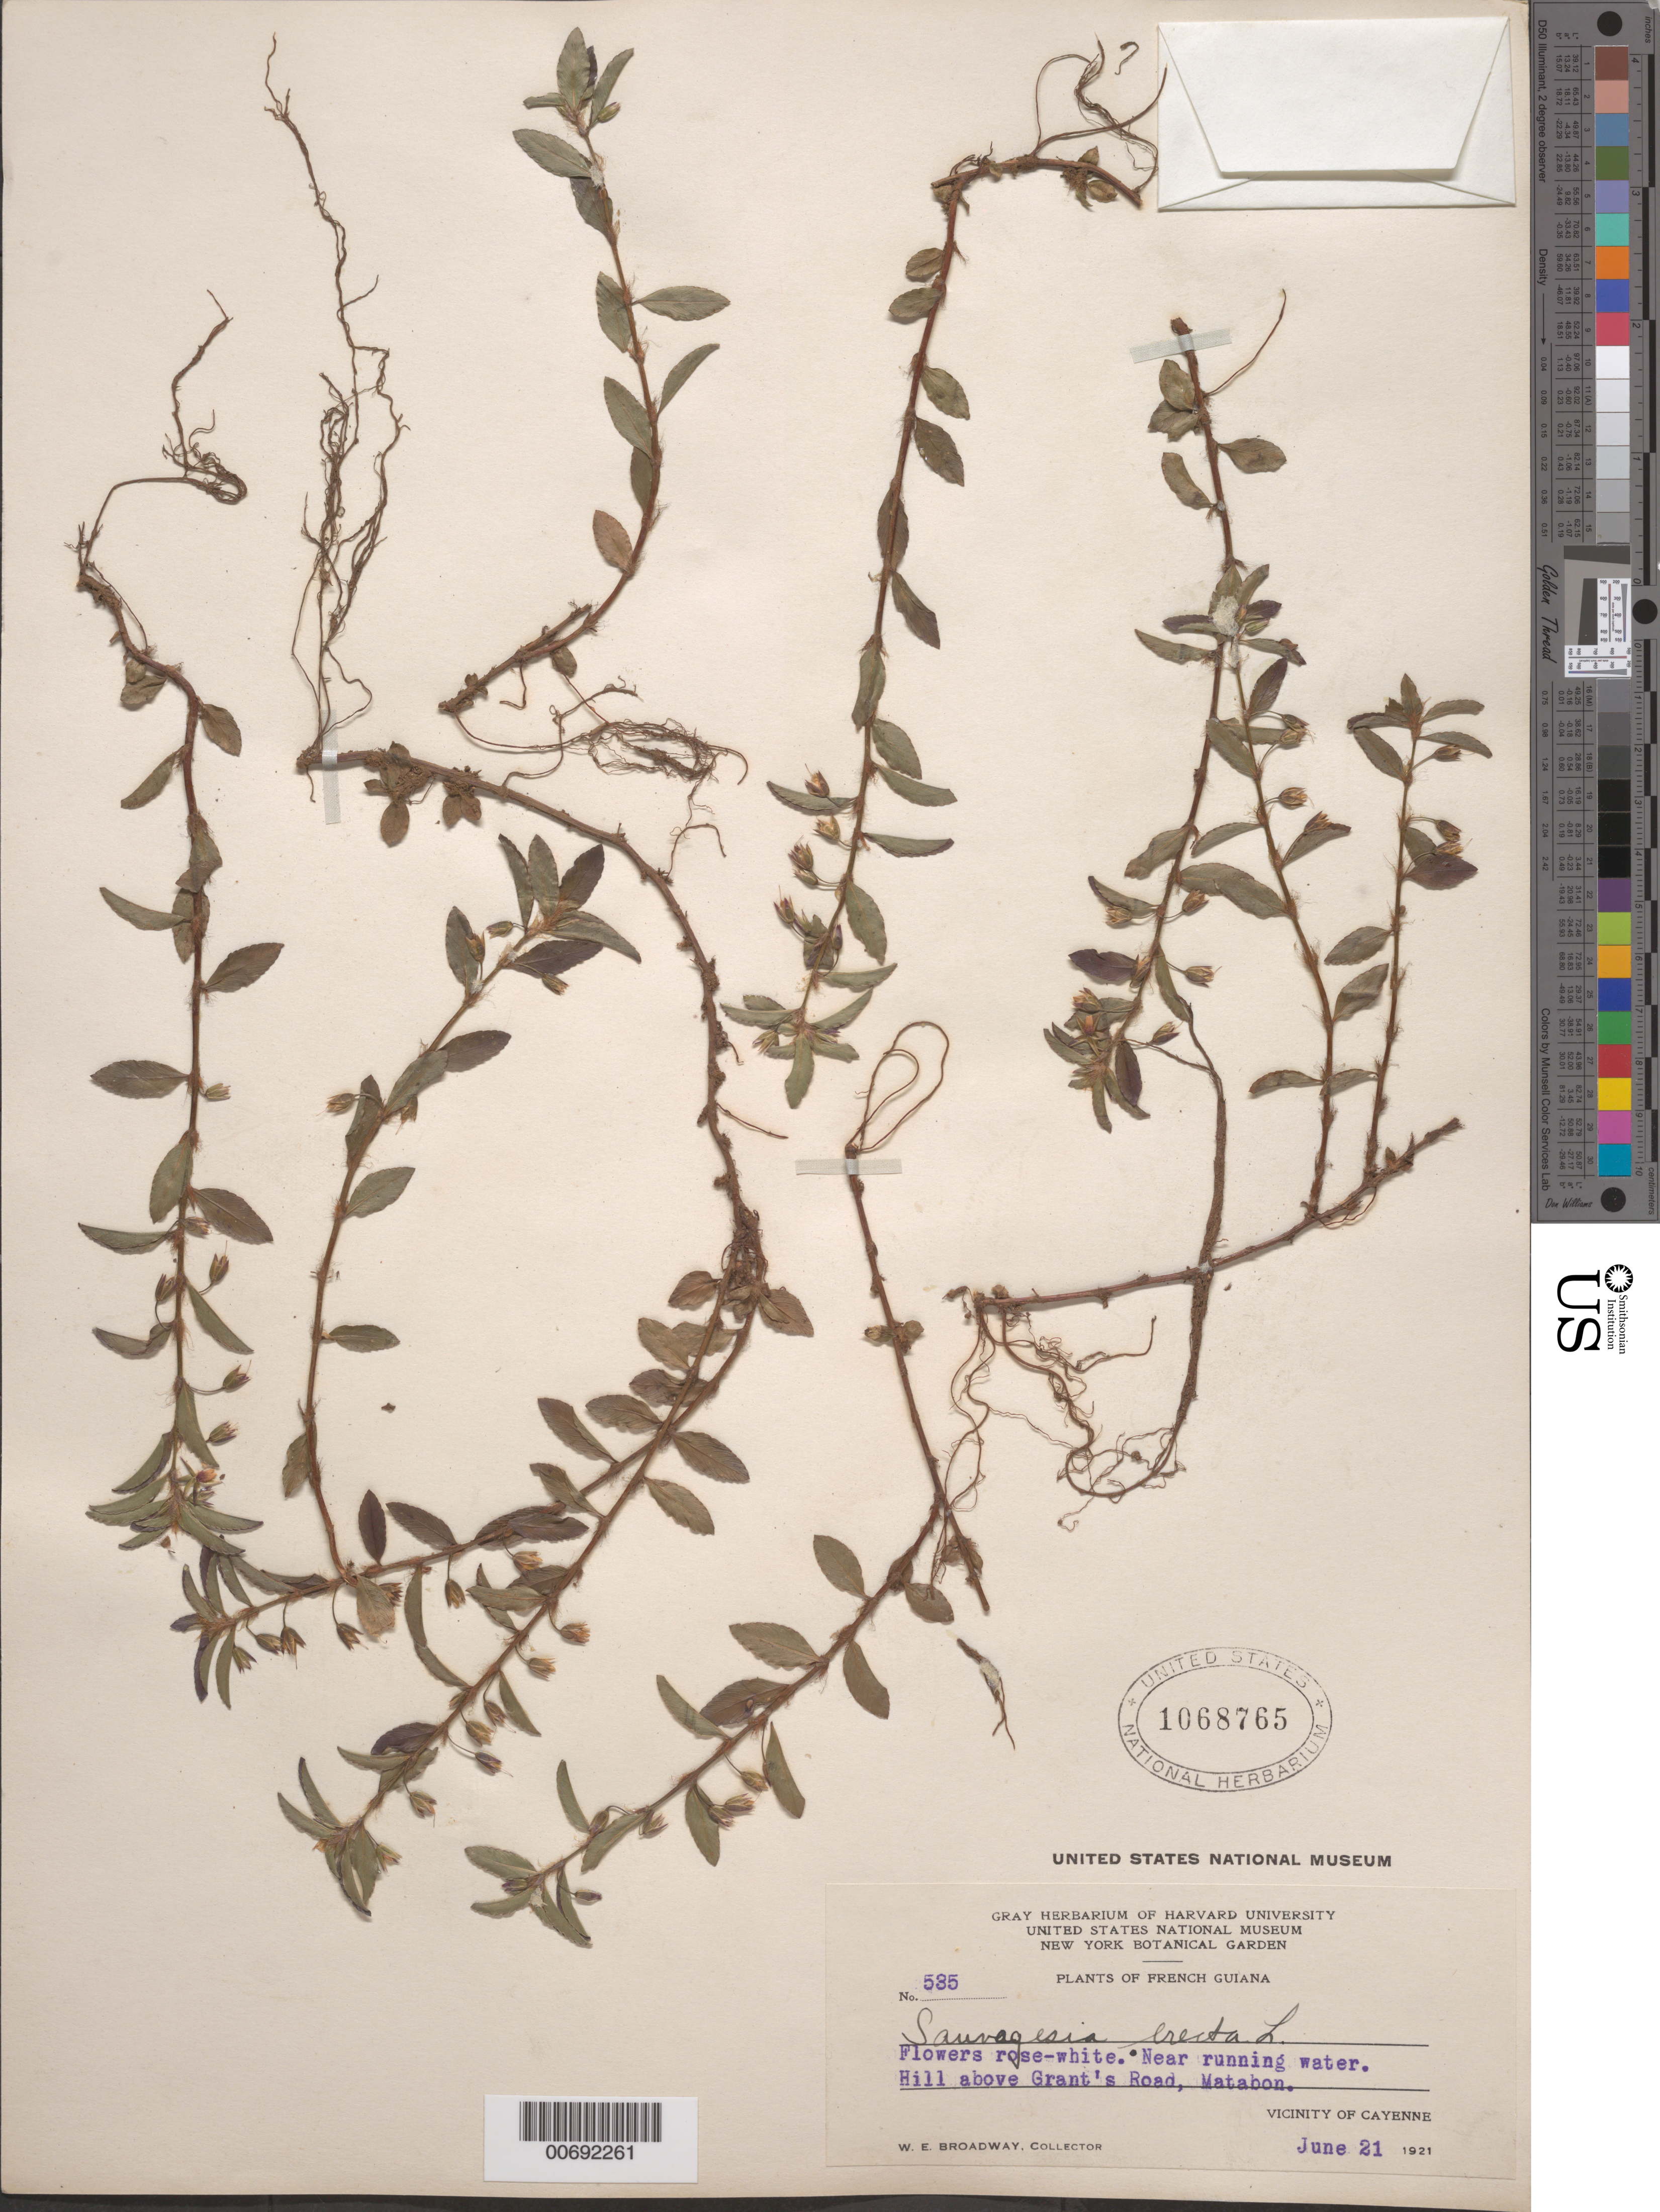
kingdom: Plantae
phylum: Tracheophyta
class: Magnoliopsida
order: Malpighiales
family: Ochnaceae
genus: Sauvagesia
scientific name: Sauvagesia erecta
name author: L.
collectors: W. E. Broadway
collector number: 535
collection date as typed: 21-Jun-21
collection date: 1921-06-21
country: French Guiana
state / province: Cayenne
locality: Cayenne, vic., hill above Grant's Road, Matabon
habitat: Near running water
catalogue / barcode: US 1068765